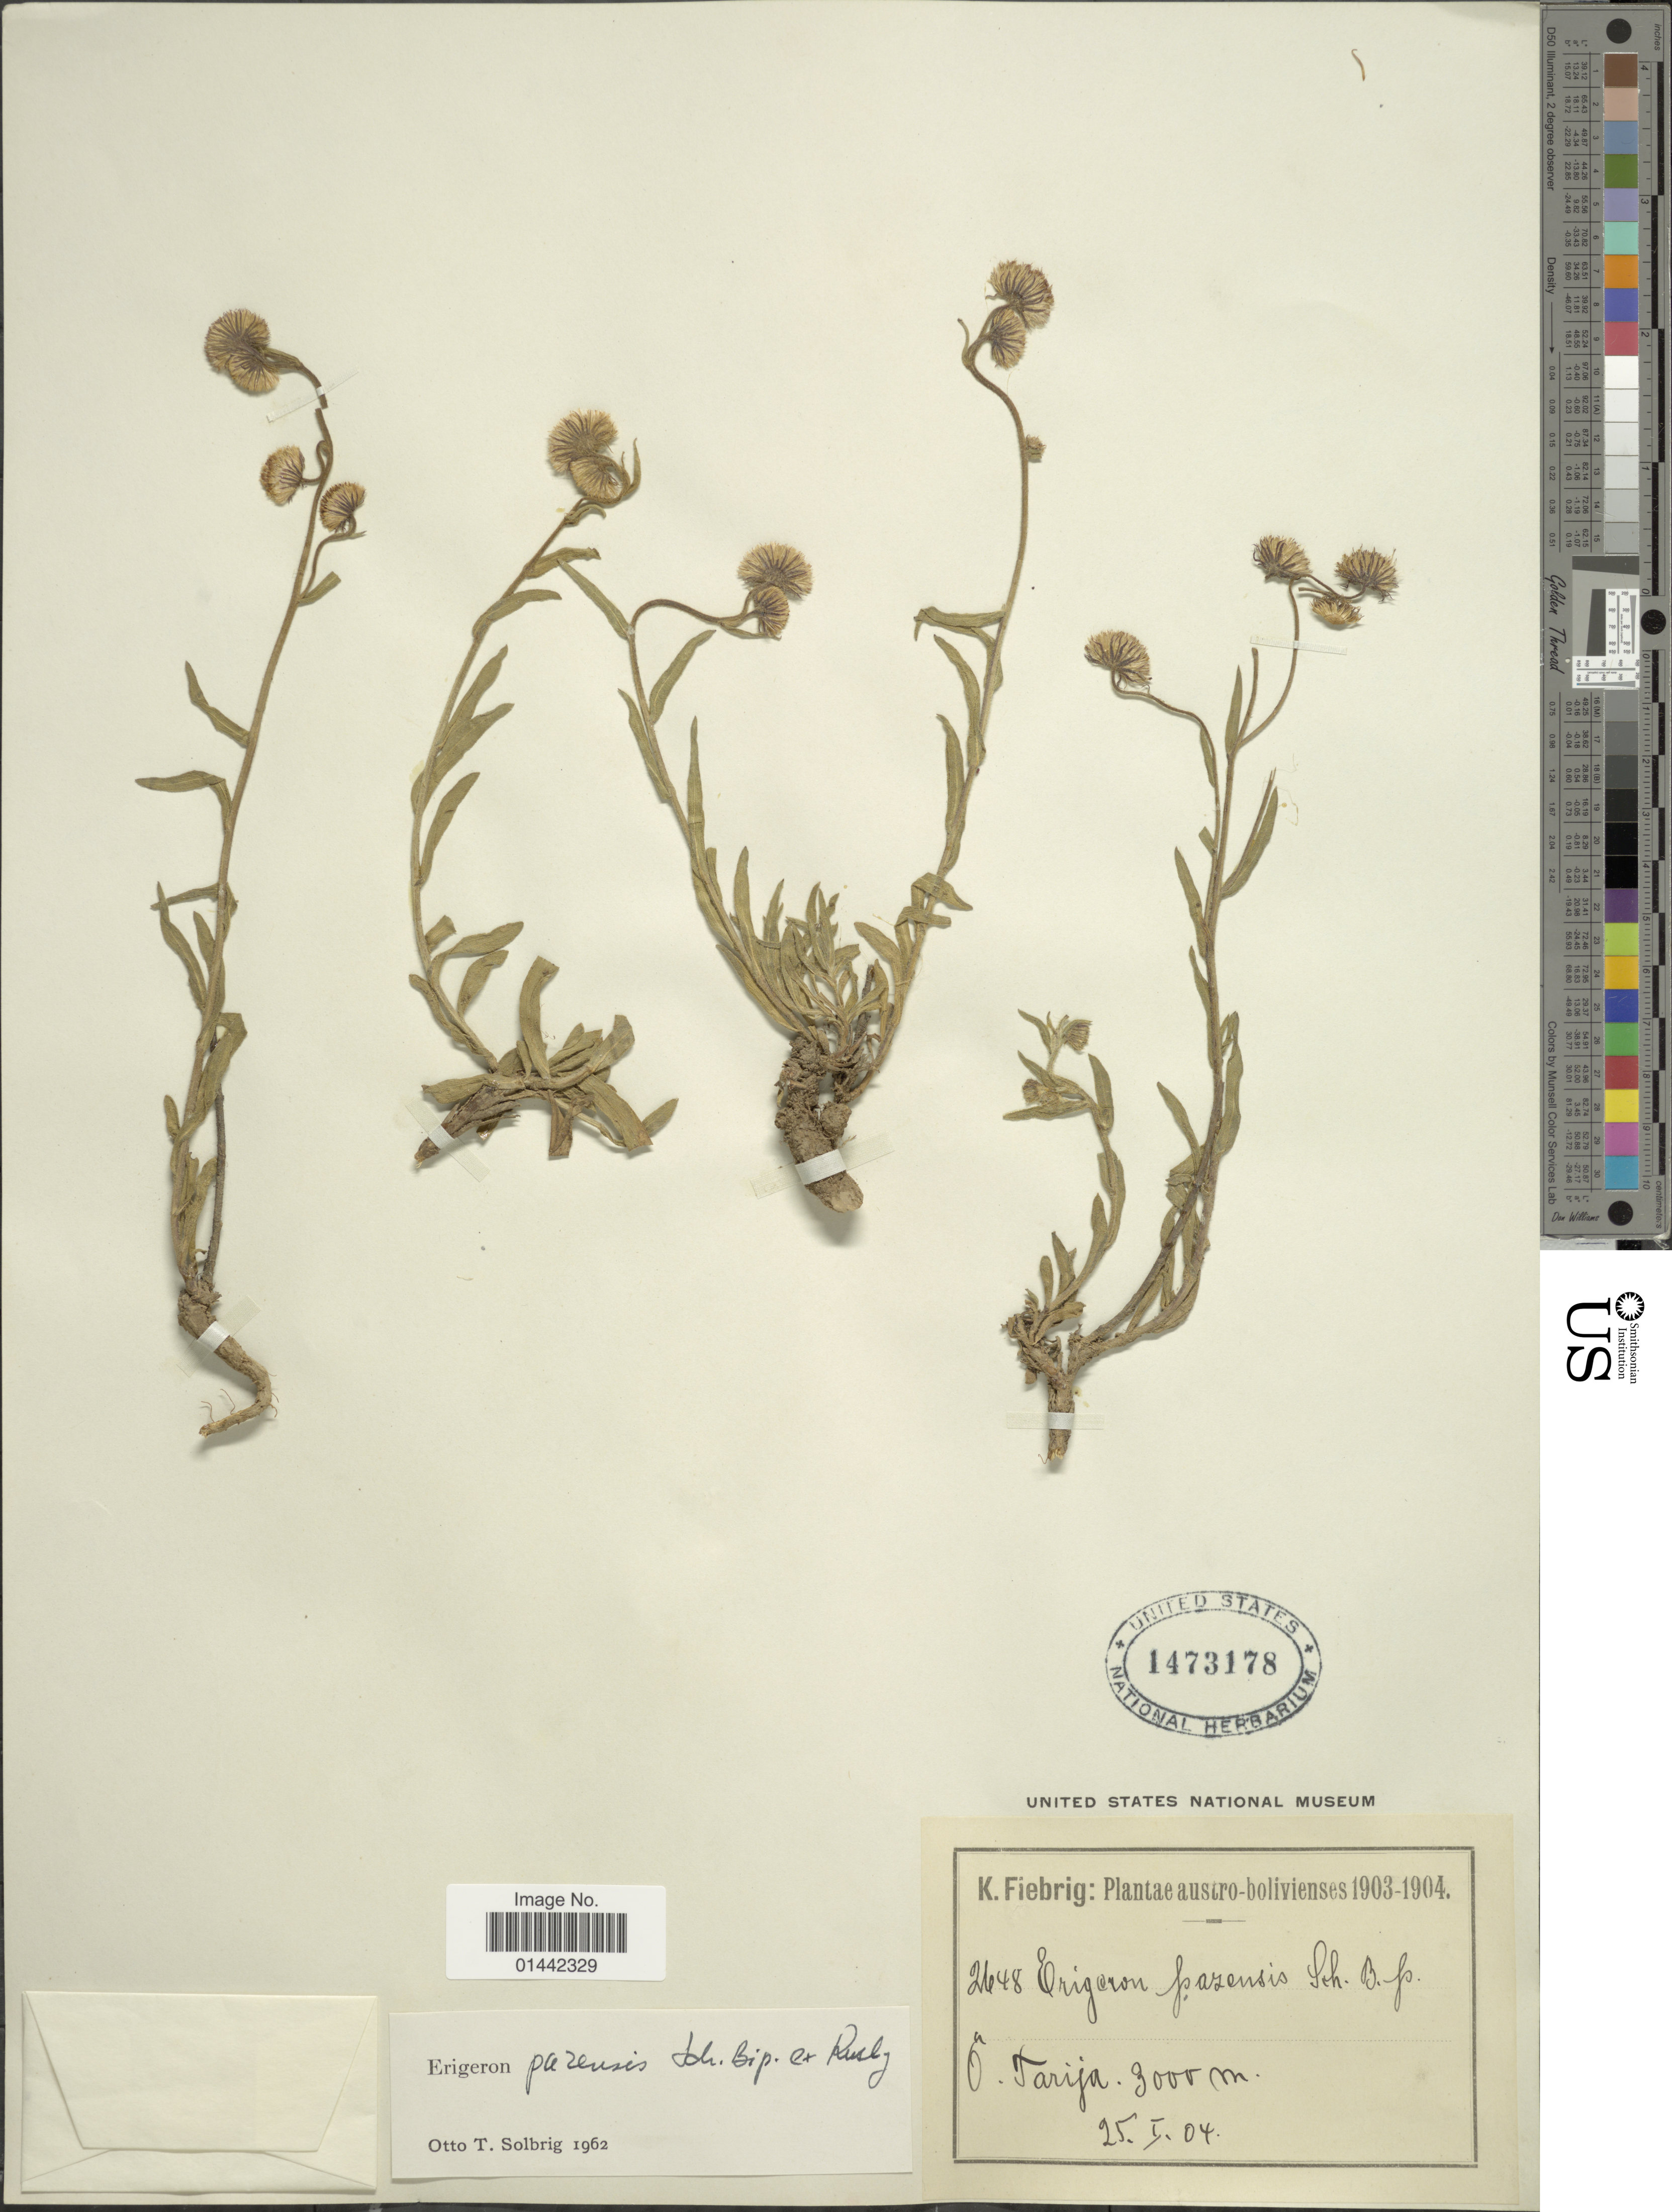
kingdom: Plantae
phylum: Tracheophyta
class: Magnoliopsida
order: Asterales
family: Asteraceae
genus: Erigeron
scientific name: Erigeron pazensis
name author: Sch. Bip. ex Rusby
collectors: K. Fiebrig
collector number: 2648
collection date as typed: Transcribed d/m/y: 25/1/4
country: Bolivia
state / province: Tarija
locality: O.Tarija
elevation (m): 3000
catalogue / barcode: US 1473178